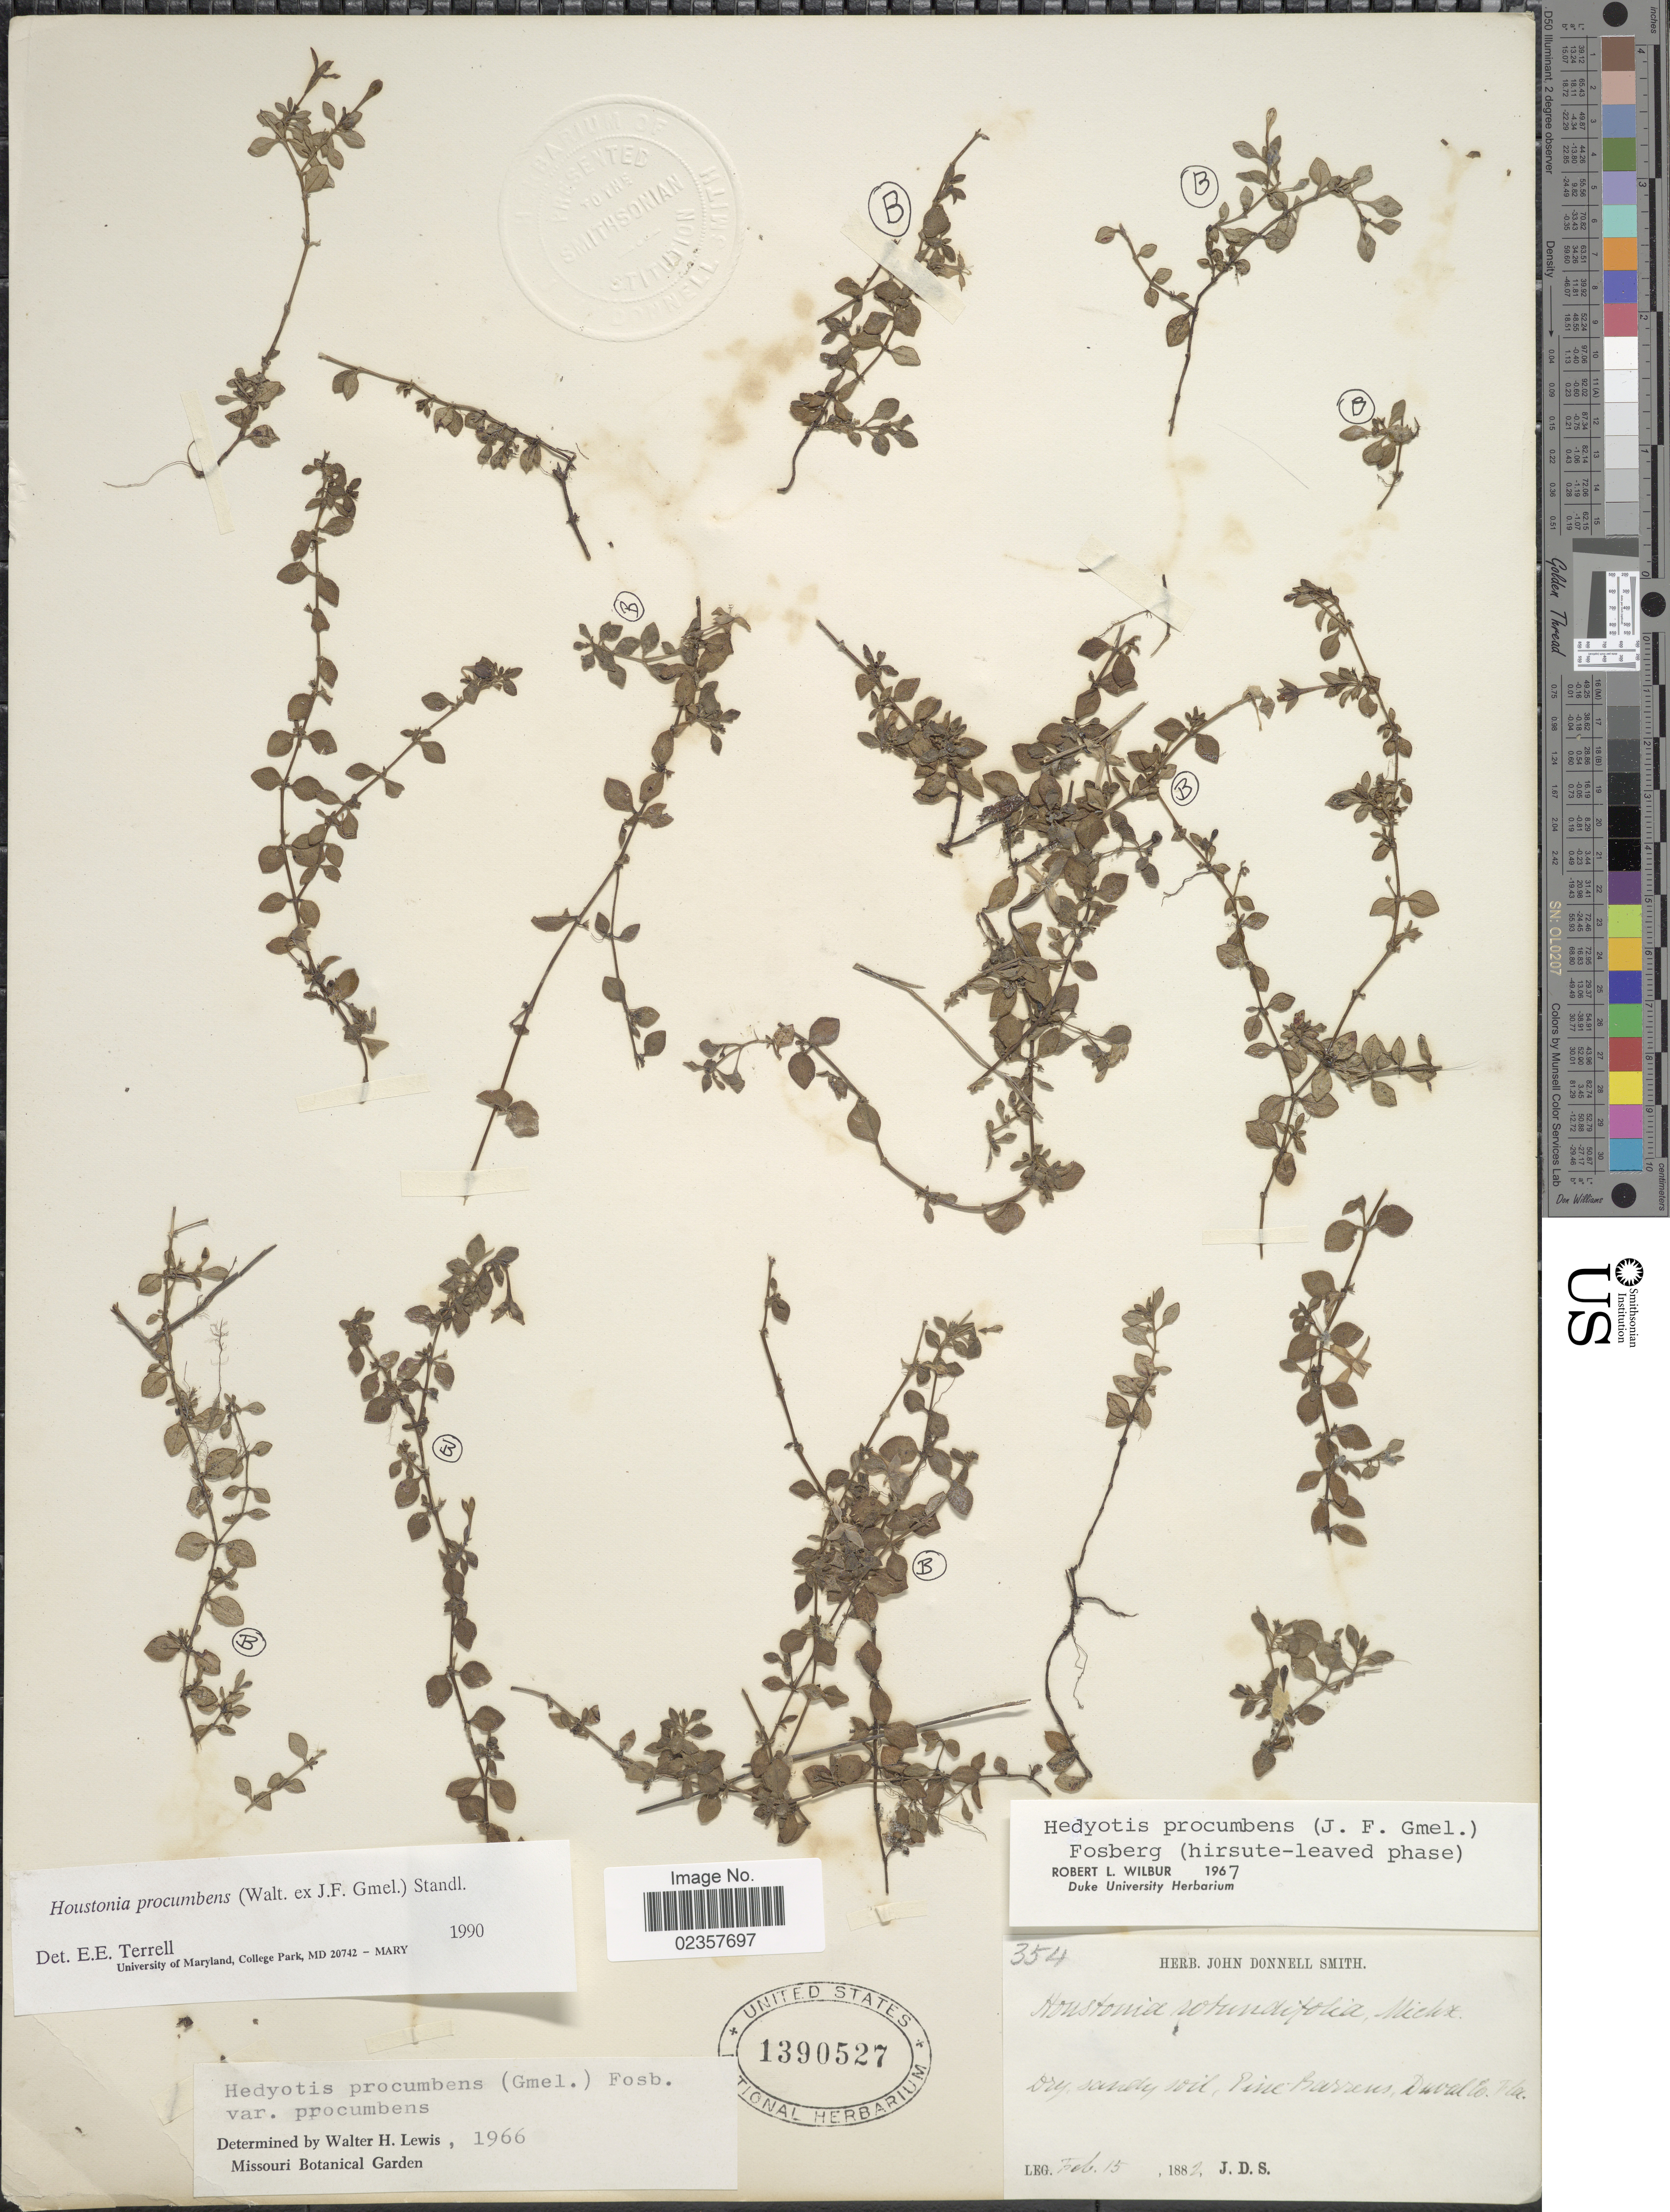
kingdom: Plantae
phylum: Tracheophyta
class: Magnoliopsida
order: Gentianales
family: Rubiaceae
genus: Houstonia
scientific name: Houstonia procumbens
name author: (Walter ex J.F. Gmel.) Standl.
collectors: J. Donnell Smith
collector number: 354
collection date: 1882-02-15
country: United States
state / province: Florida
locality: Dry sandy soil, Pine Barrens, Duval Co., Fla.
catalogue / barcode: US 1390527